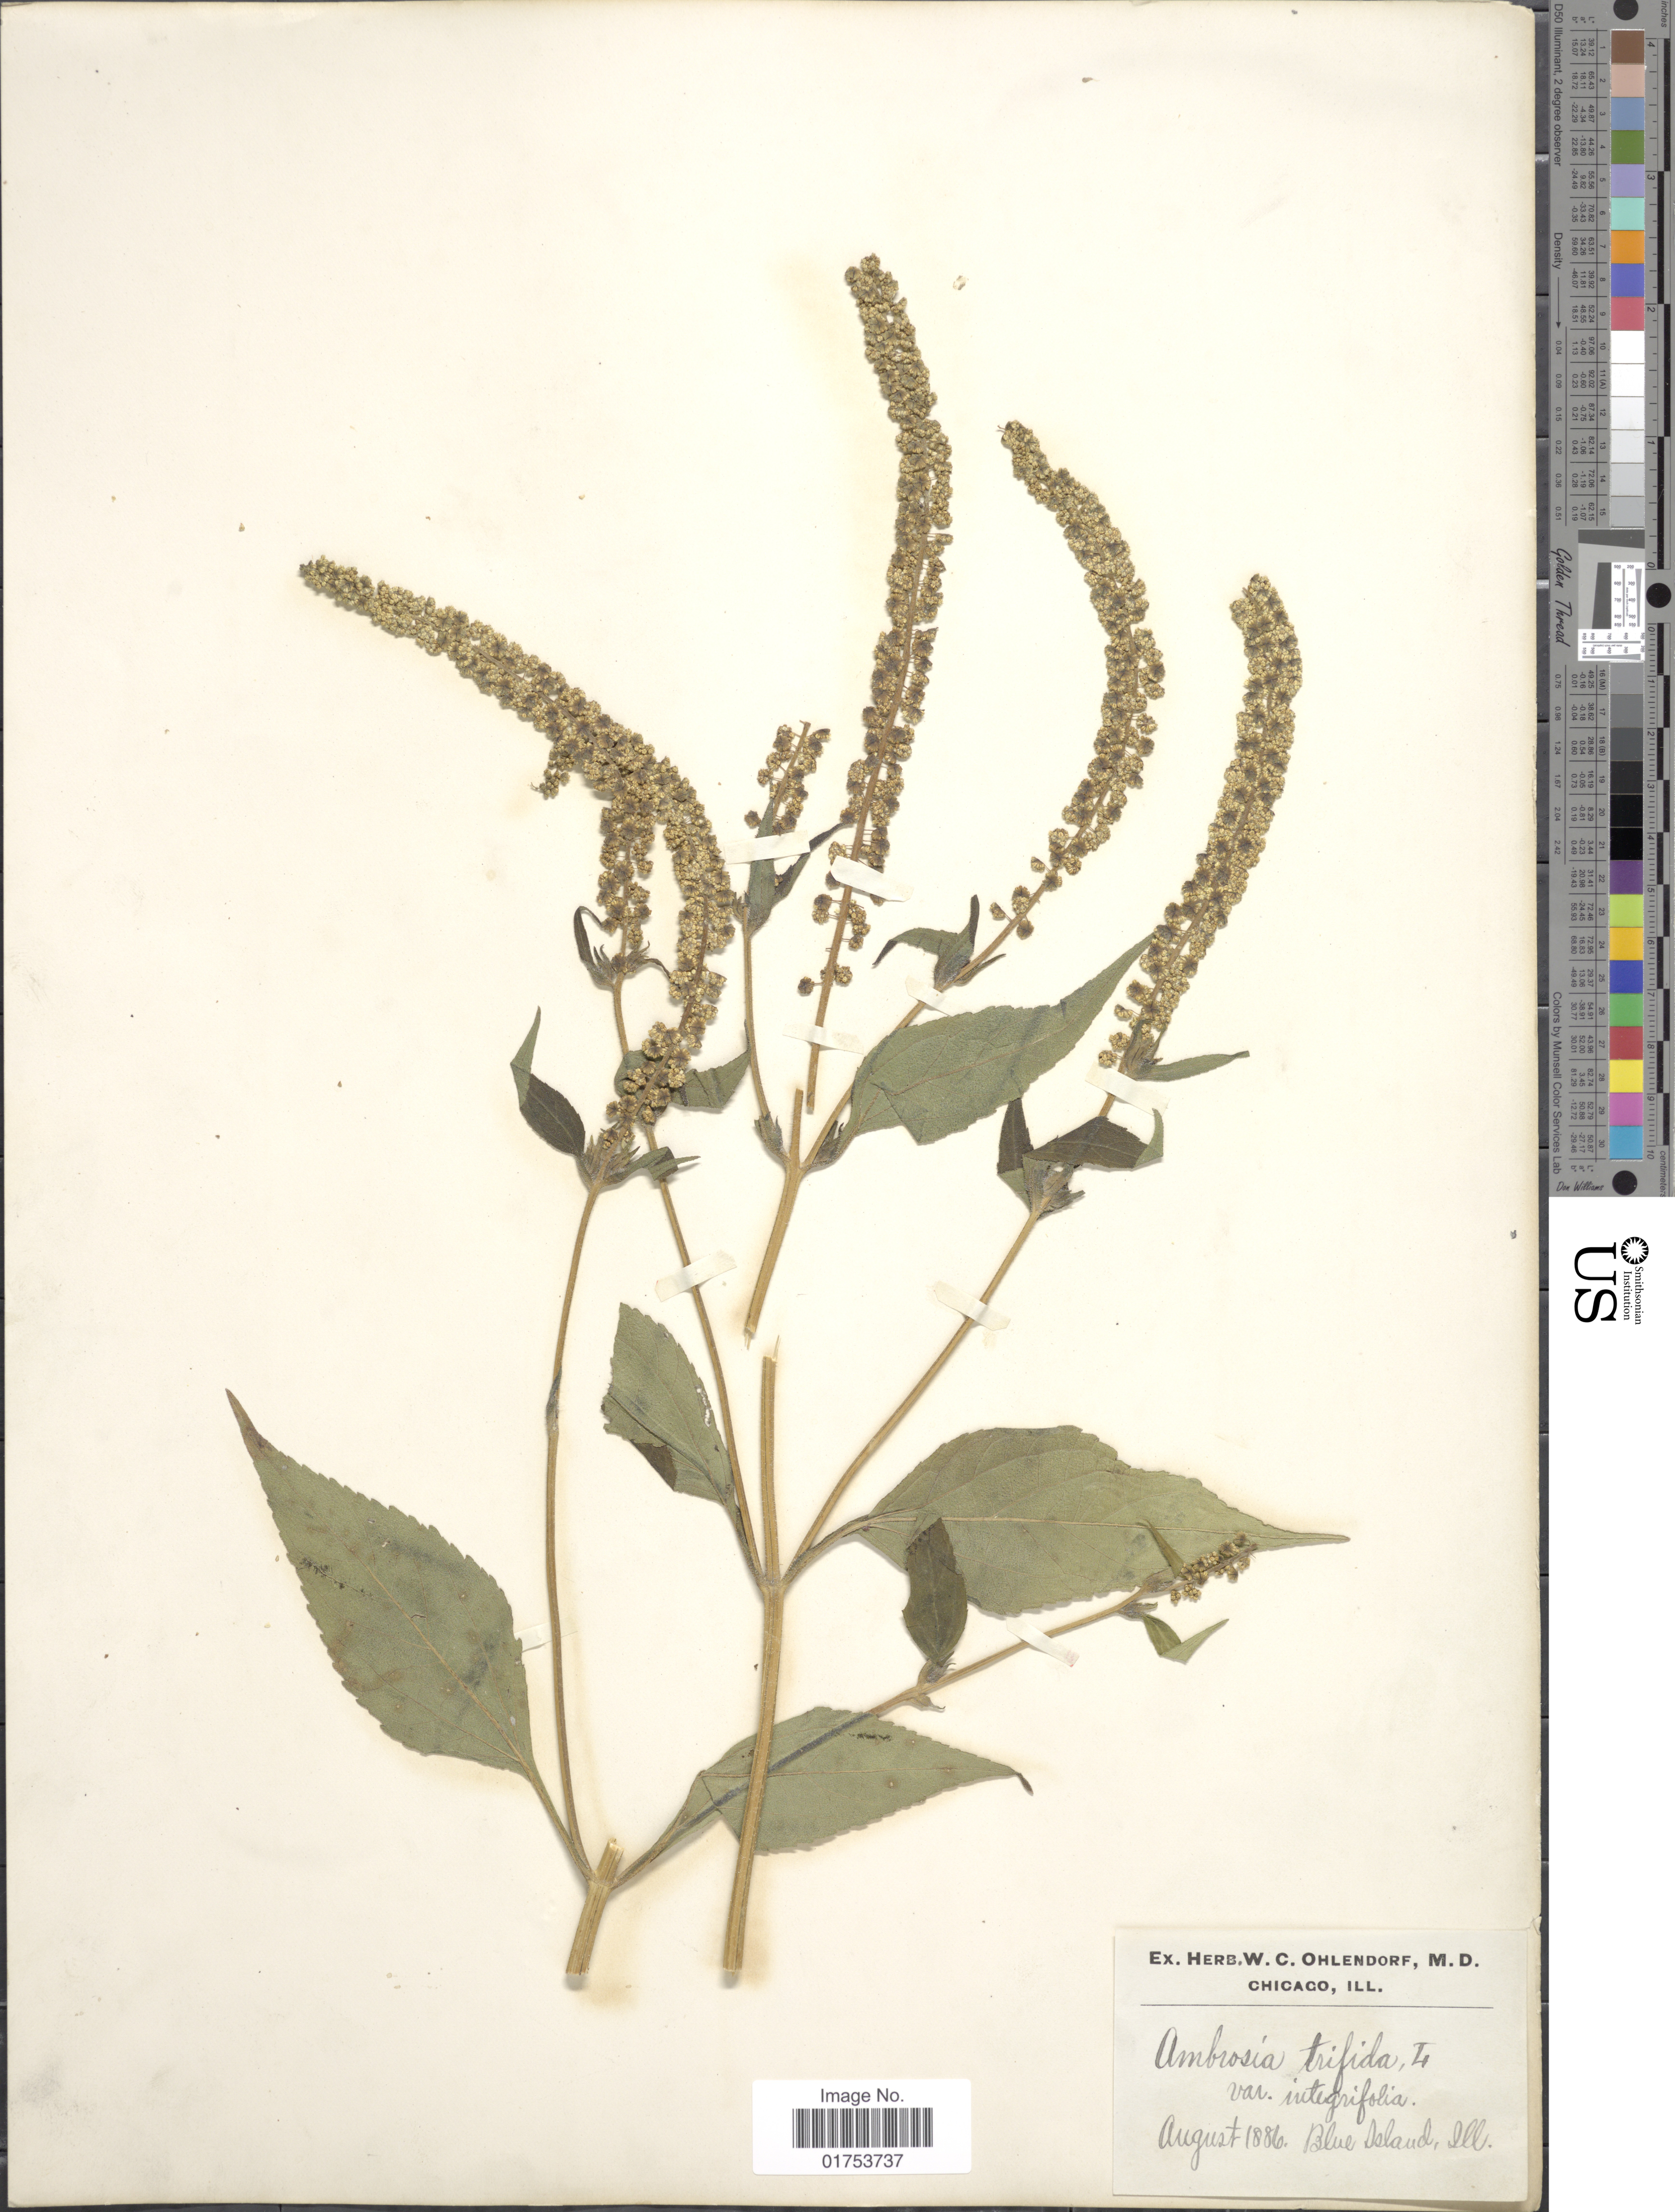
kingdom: Plantae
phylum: Tracheophyta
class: Magnoliopsida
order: Asterales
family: Asteraceae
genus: Ambrosia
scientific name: Ambrosia trifida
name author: L.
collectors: ex herb. W. C. Ohlendorf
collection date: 1886-08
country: United States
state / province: Illinois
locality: Blue Island